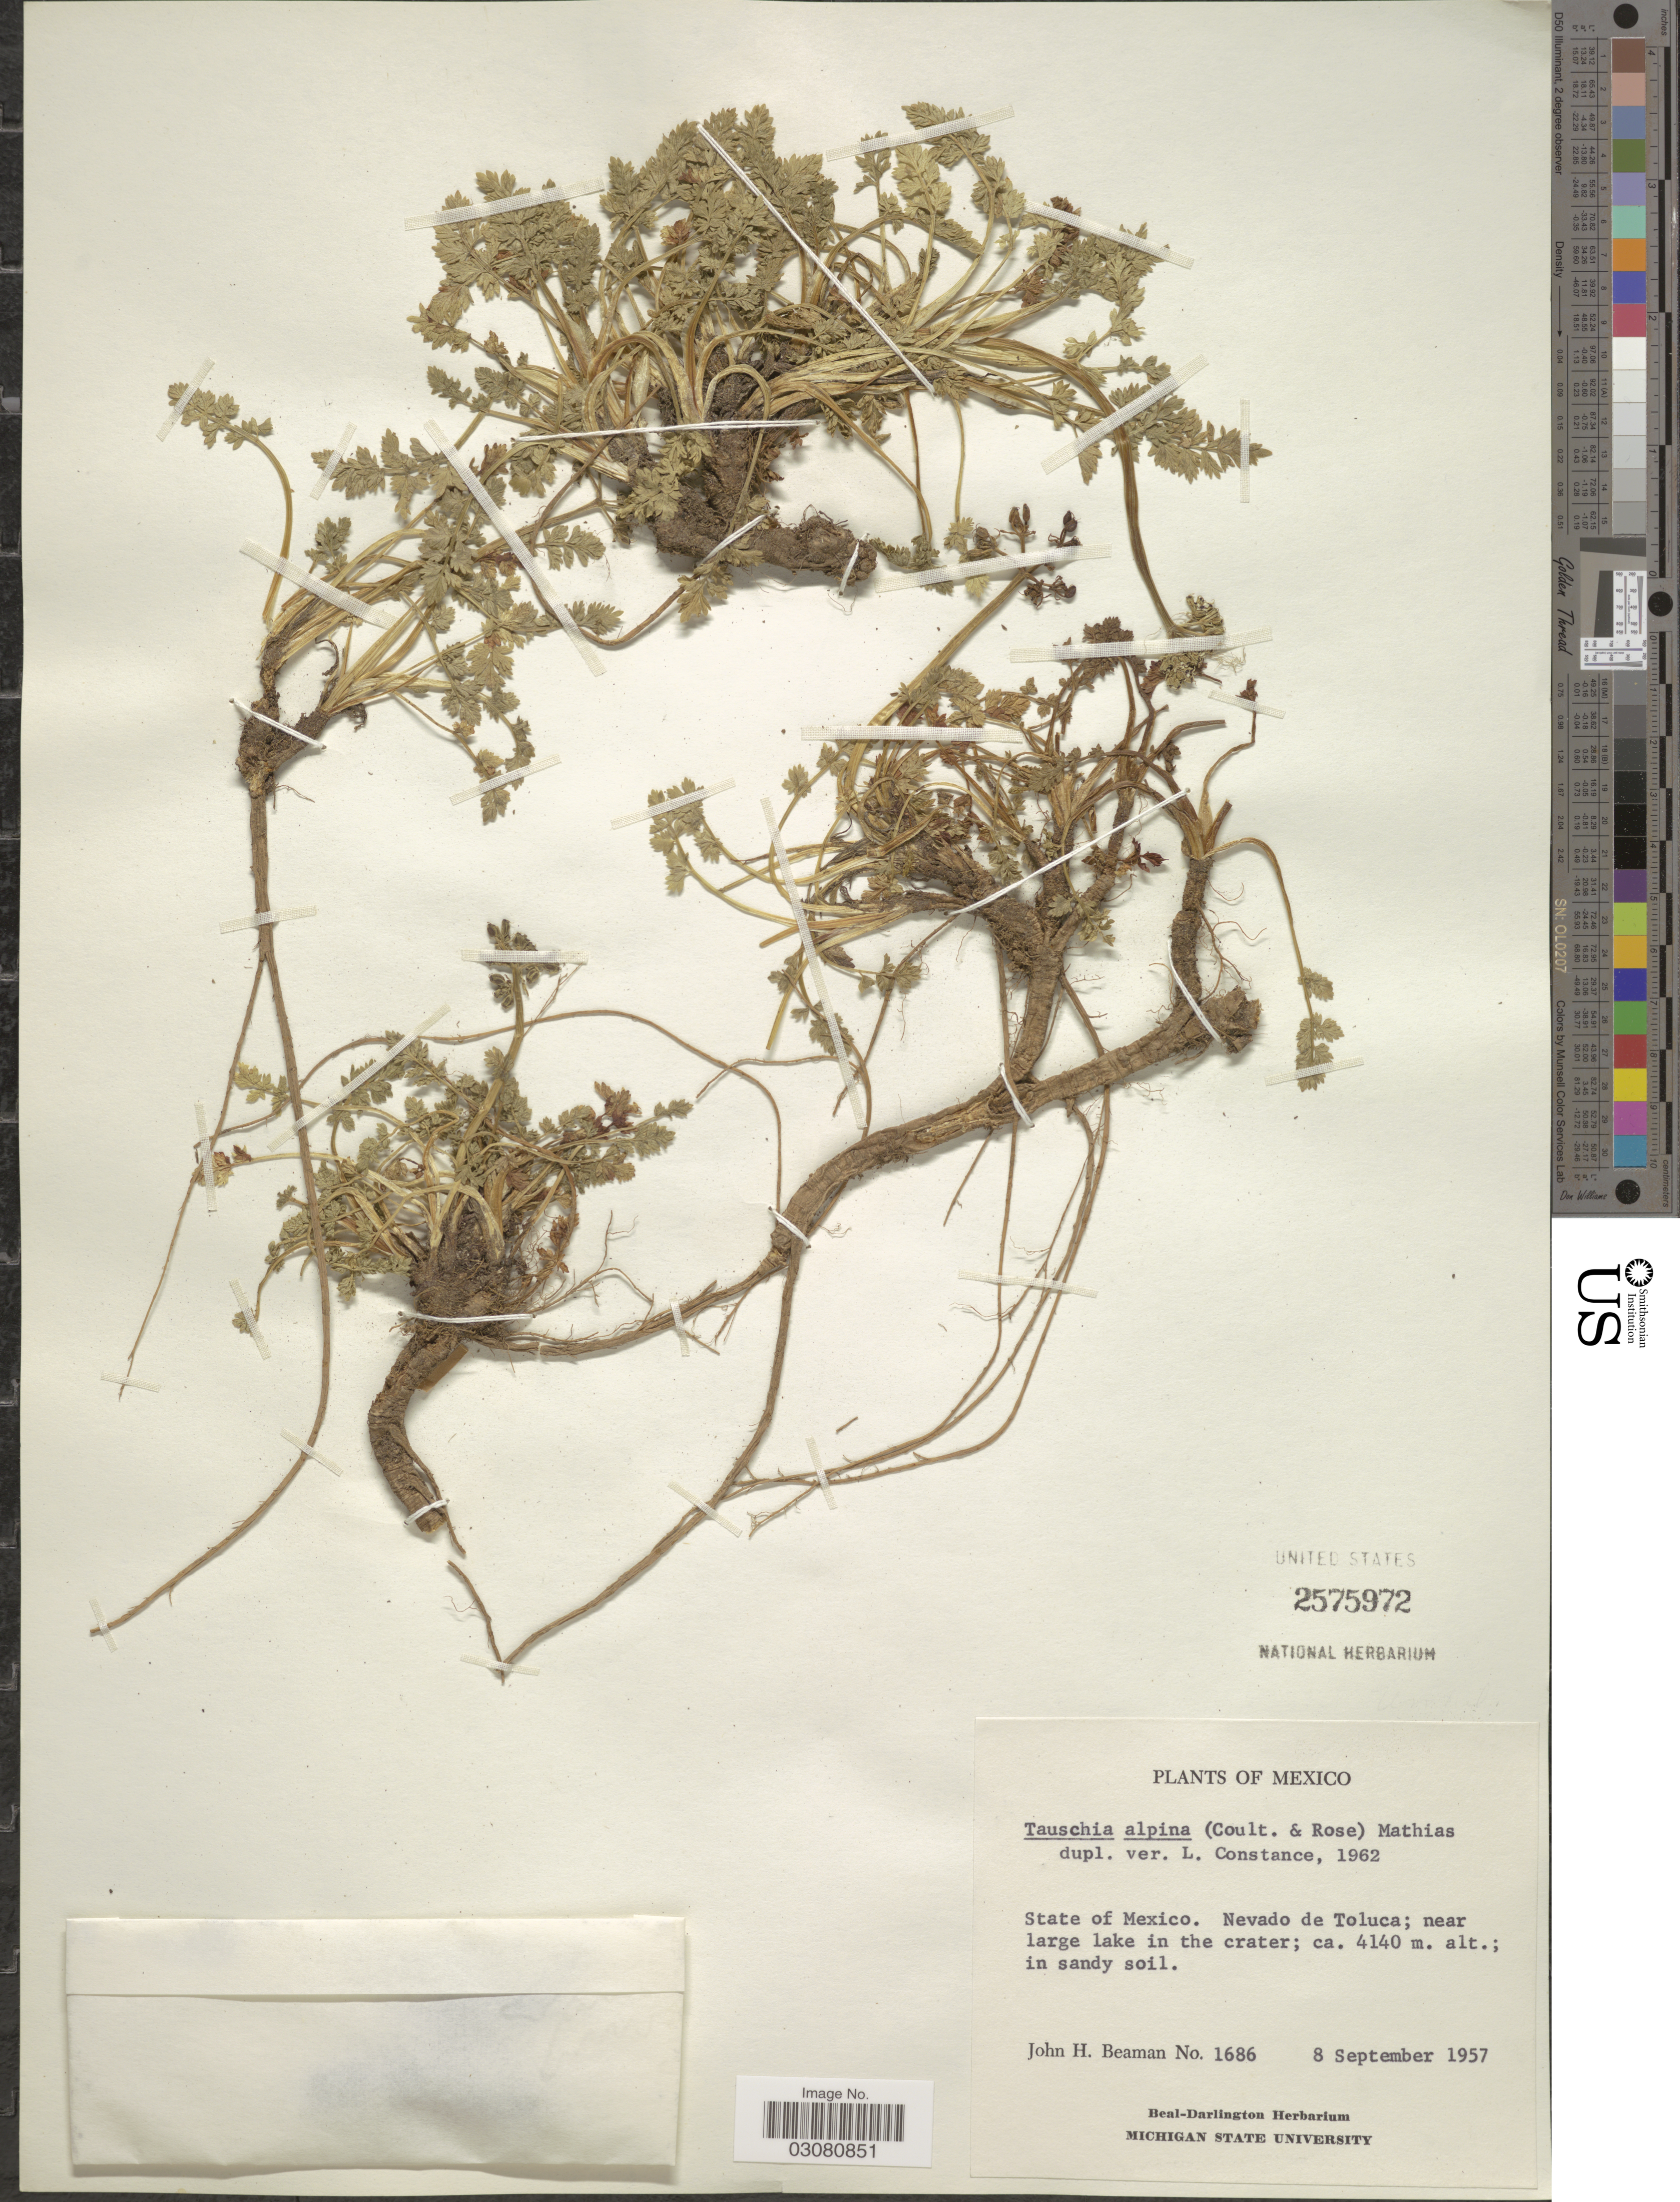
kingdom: Plantae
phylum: Tracheophyta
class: Magnoliopsida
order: Apiales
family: Apiaceae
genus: Tauschia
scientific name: Tauschia alpina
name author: (J.M. Coult. & Rose) Mathias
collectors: J. H. Beaman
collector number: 1686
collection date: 1957-09-08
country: Mexico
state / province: México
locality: Nevado de Toluca; near large lake in the crater.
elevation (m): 4140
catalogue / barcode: US 2575972